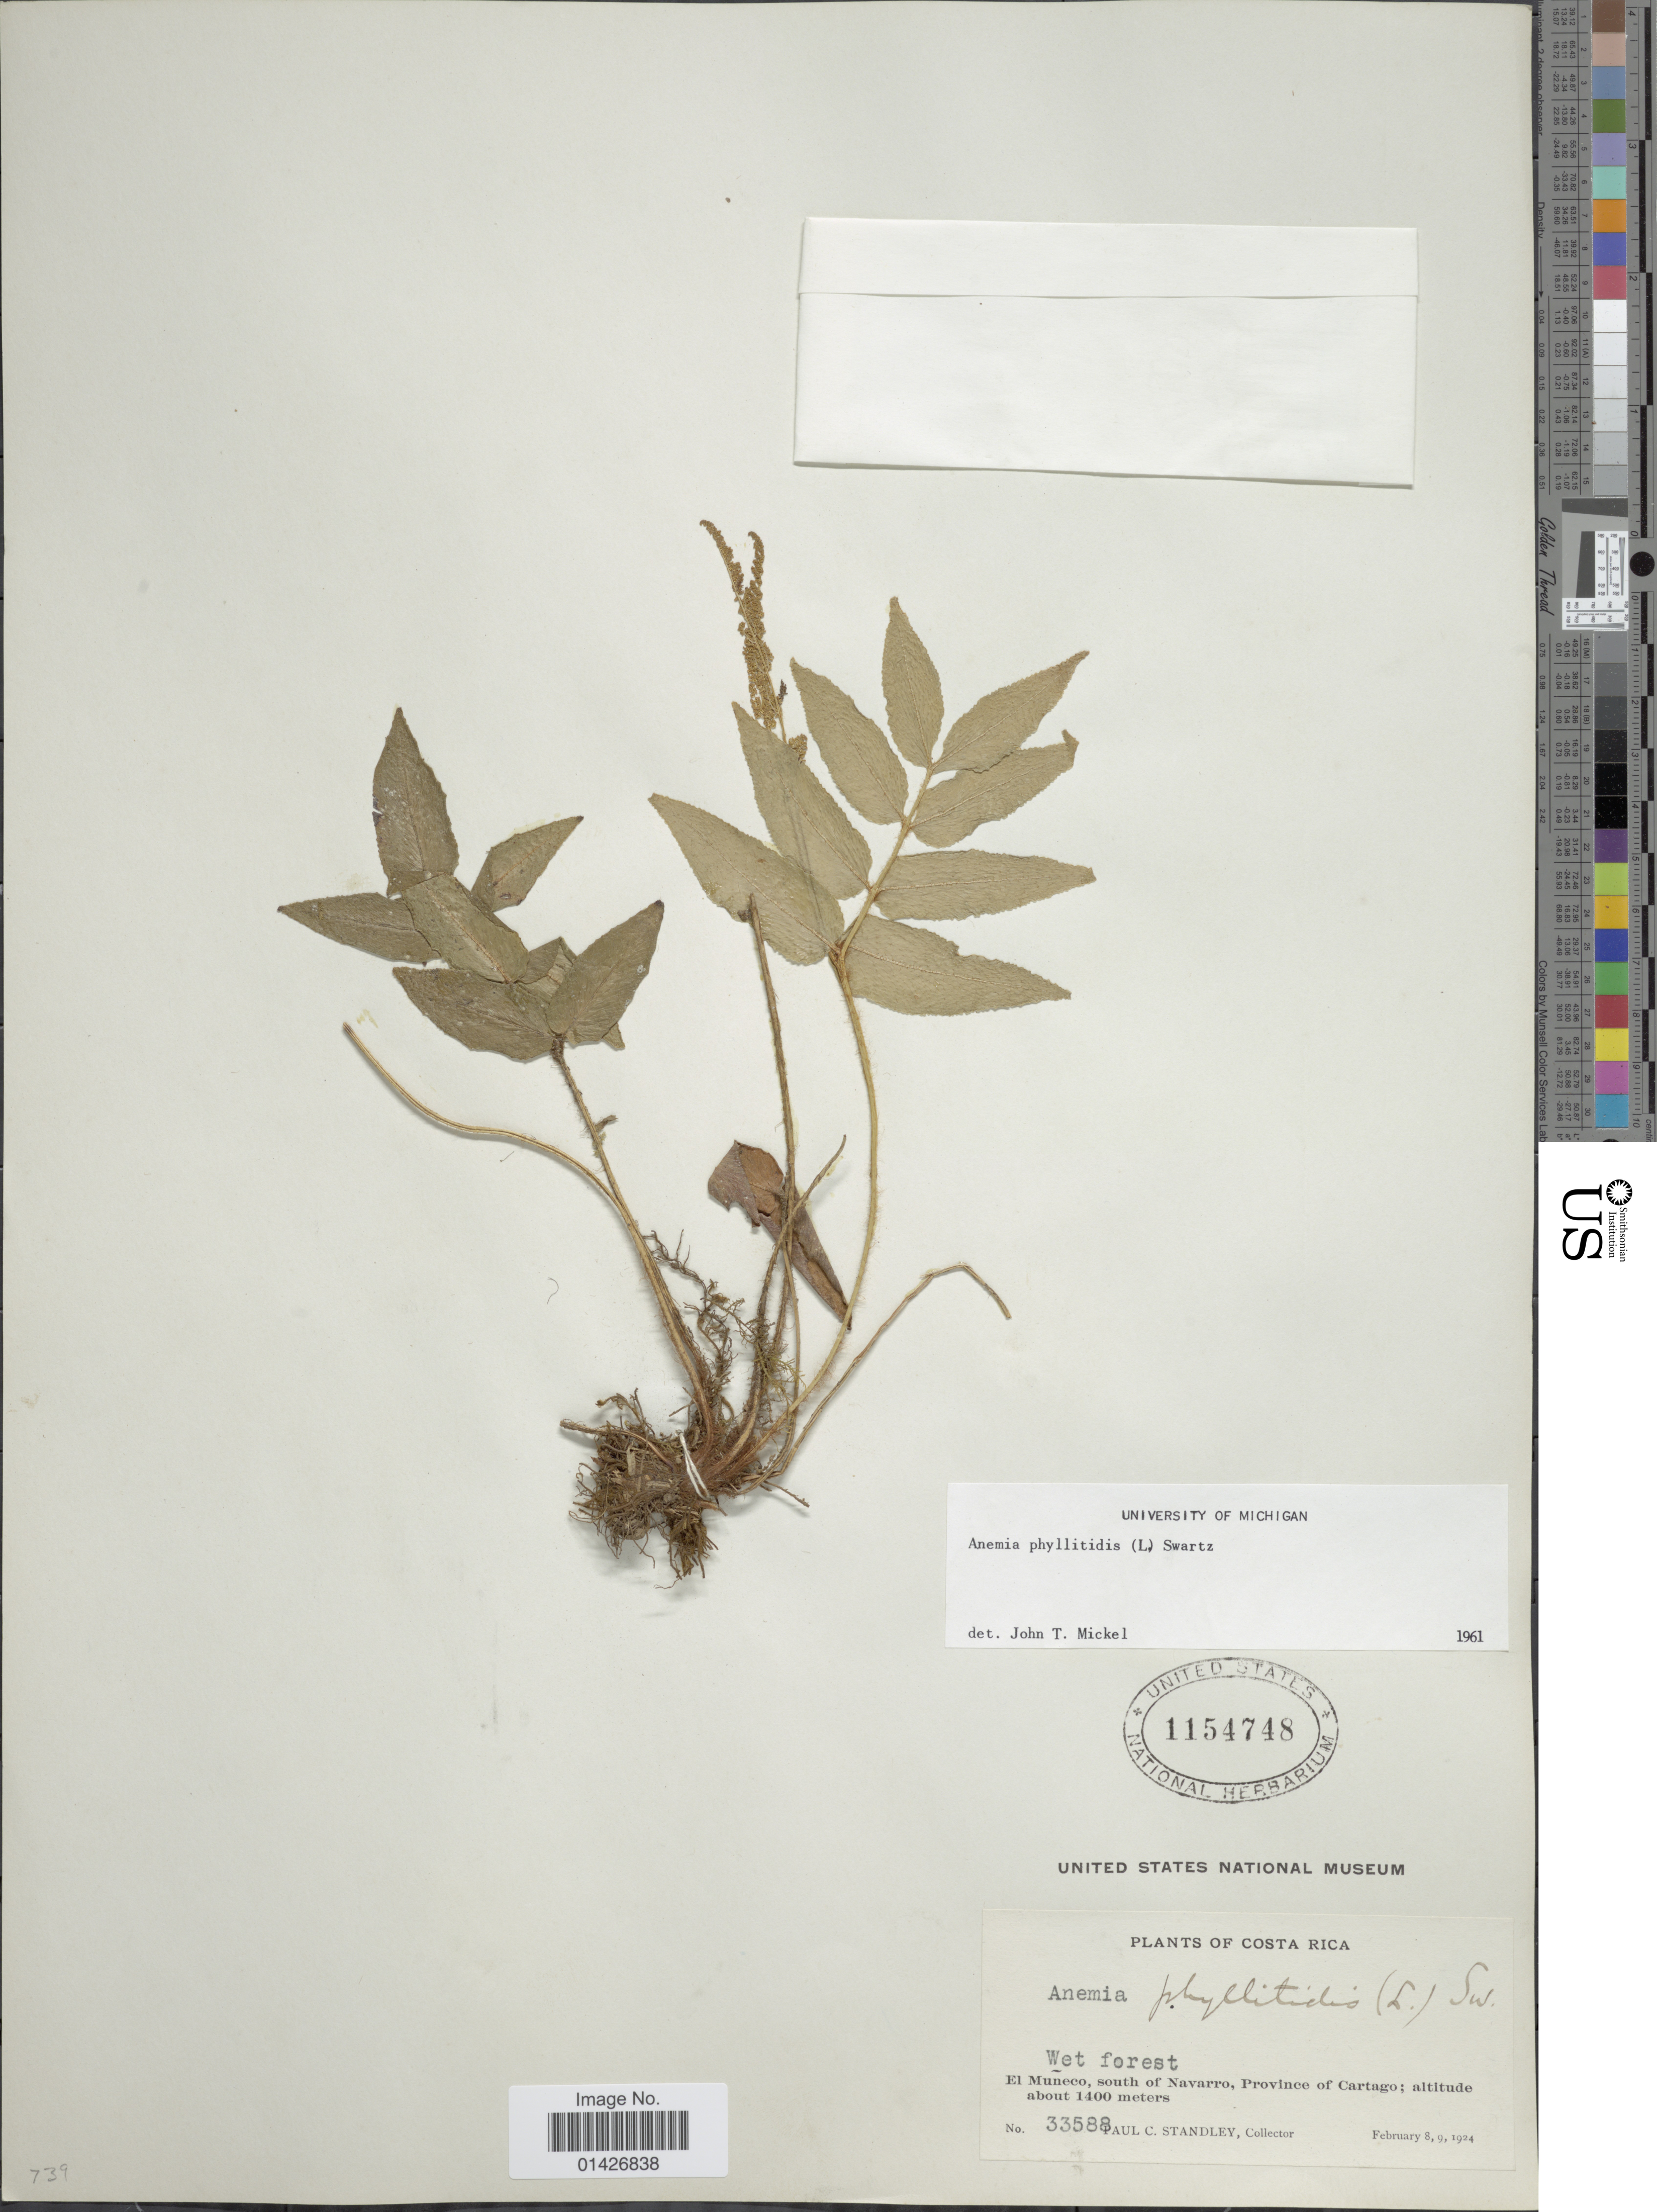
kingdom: Plantae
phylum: Tracheophyta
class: Polypodiopsida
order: Schizaeales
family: Anemiaceae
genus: Anemia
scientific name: Anemia phyllitidis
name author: (L.) Sw.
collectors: P. C. Standley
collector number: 33588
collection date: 1924-02-08/1924-02-09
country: Costa Rica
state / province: Cartago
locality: Wet forest, El Muñeco, south of Navarro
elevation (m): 1400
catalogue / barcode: US 1154748